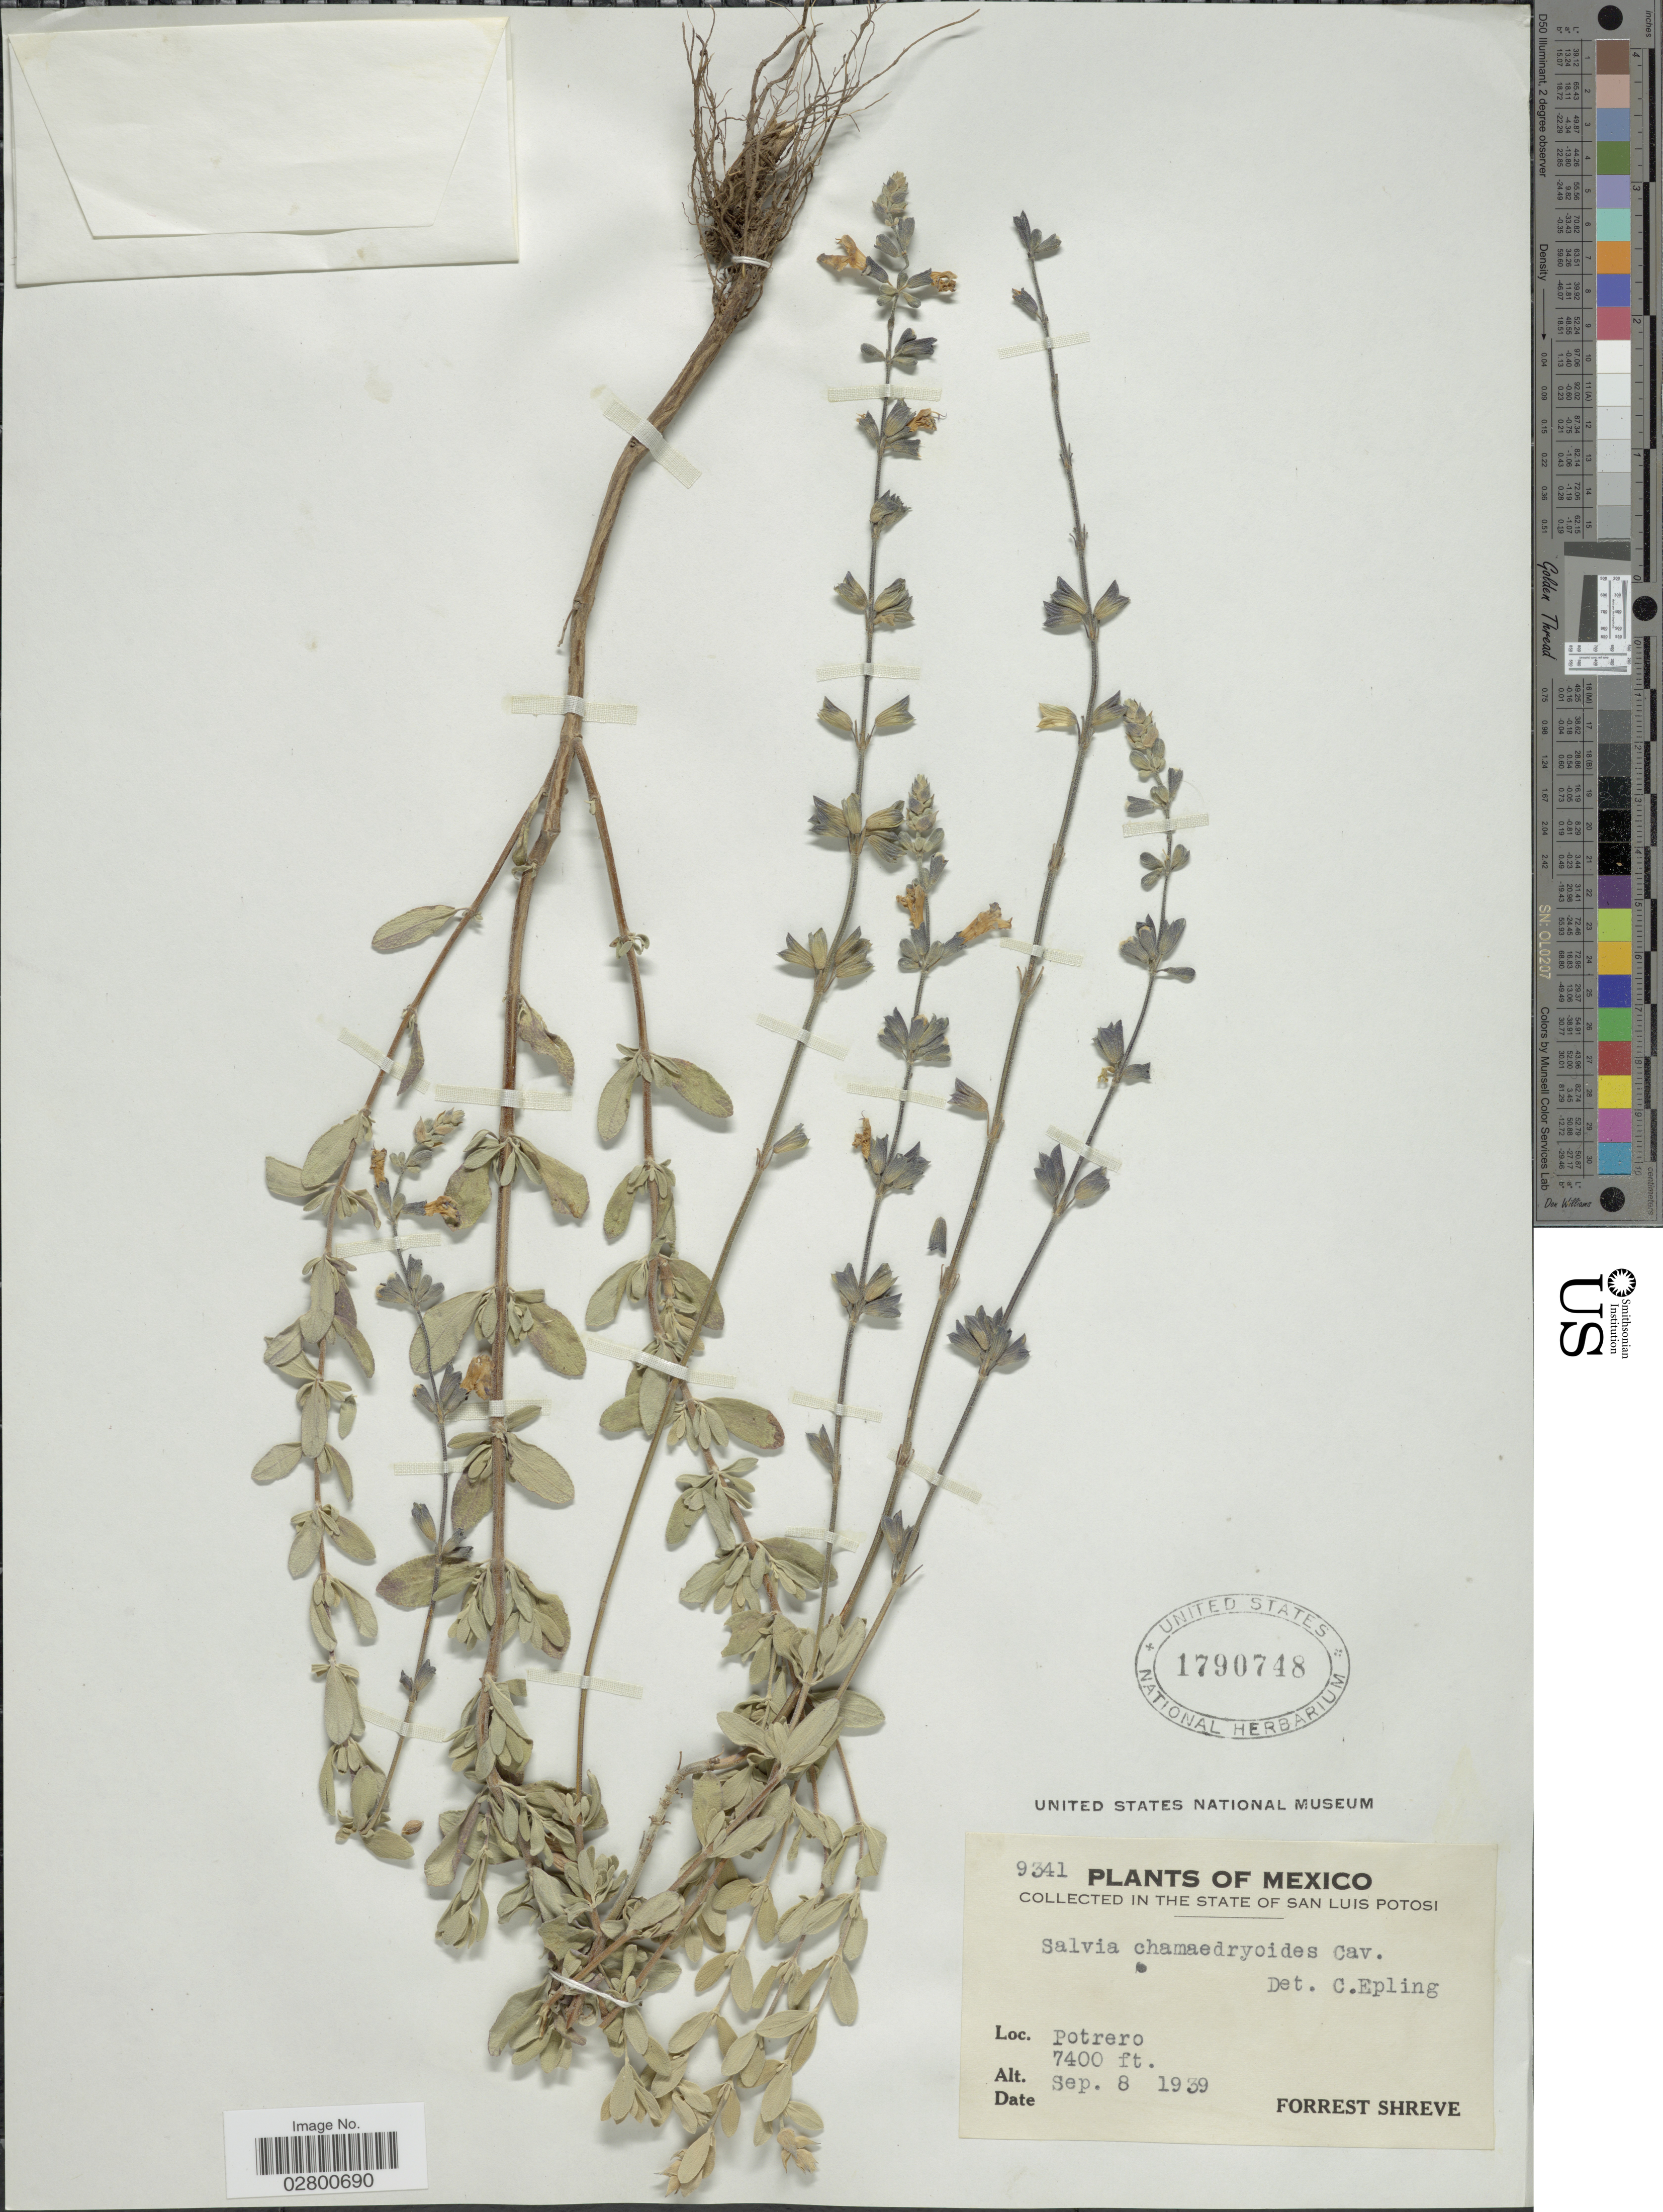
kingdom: Plantae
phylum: Tracheophyta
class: Magnoliopsida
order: Lamiales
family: Lamiaceae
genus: Salvia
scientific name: Salvia chamaedryoides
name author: Cav.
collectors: F. Shreve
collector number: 9341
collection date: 1939-09-08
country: Mexico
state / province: San Luis Potosí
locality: Potrero.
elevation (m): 2256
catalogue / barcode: US 1790748